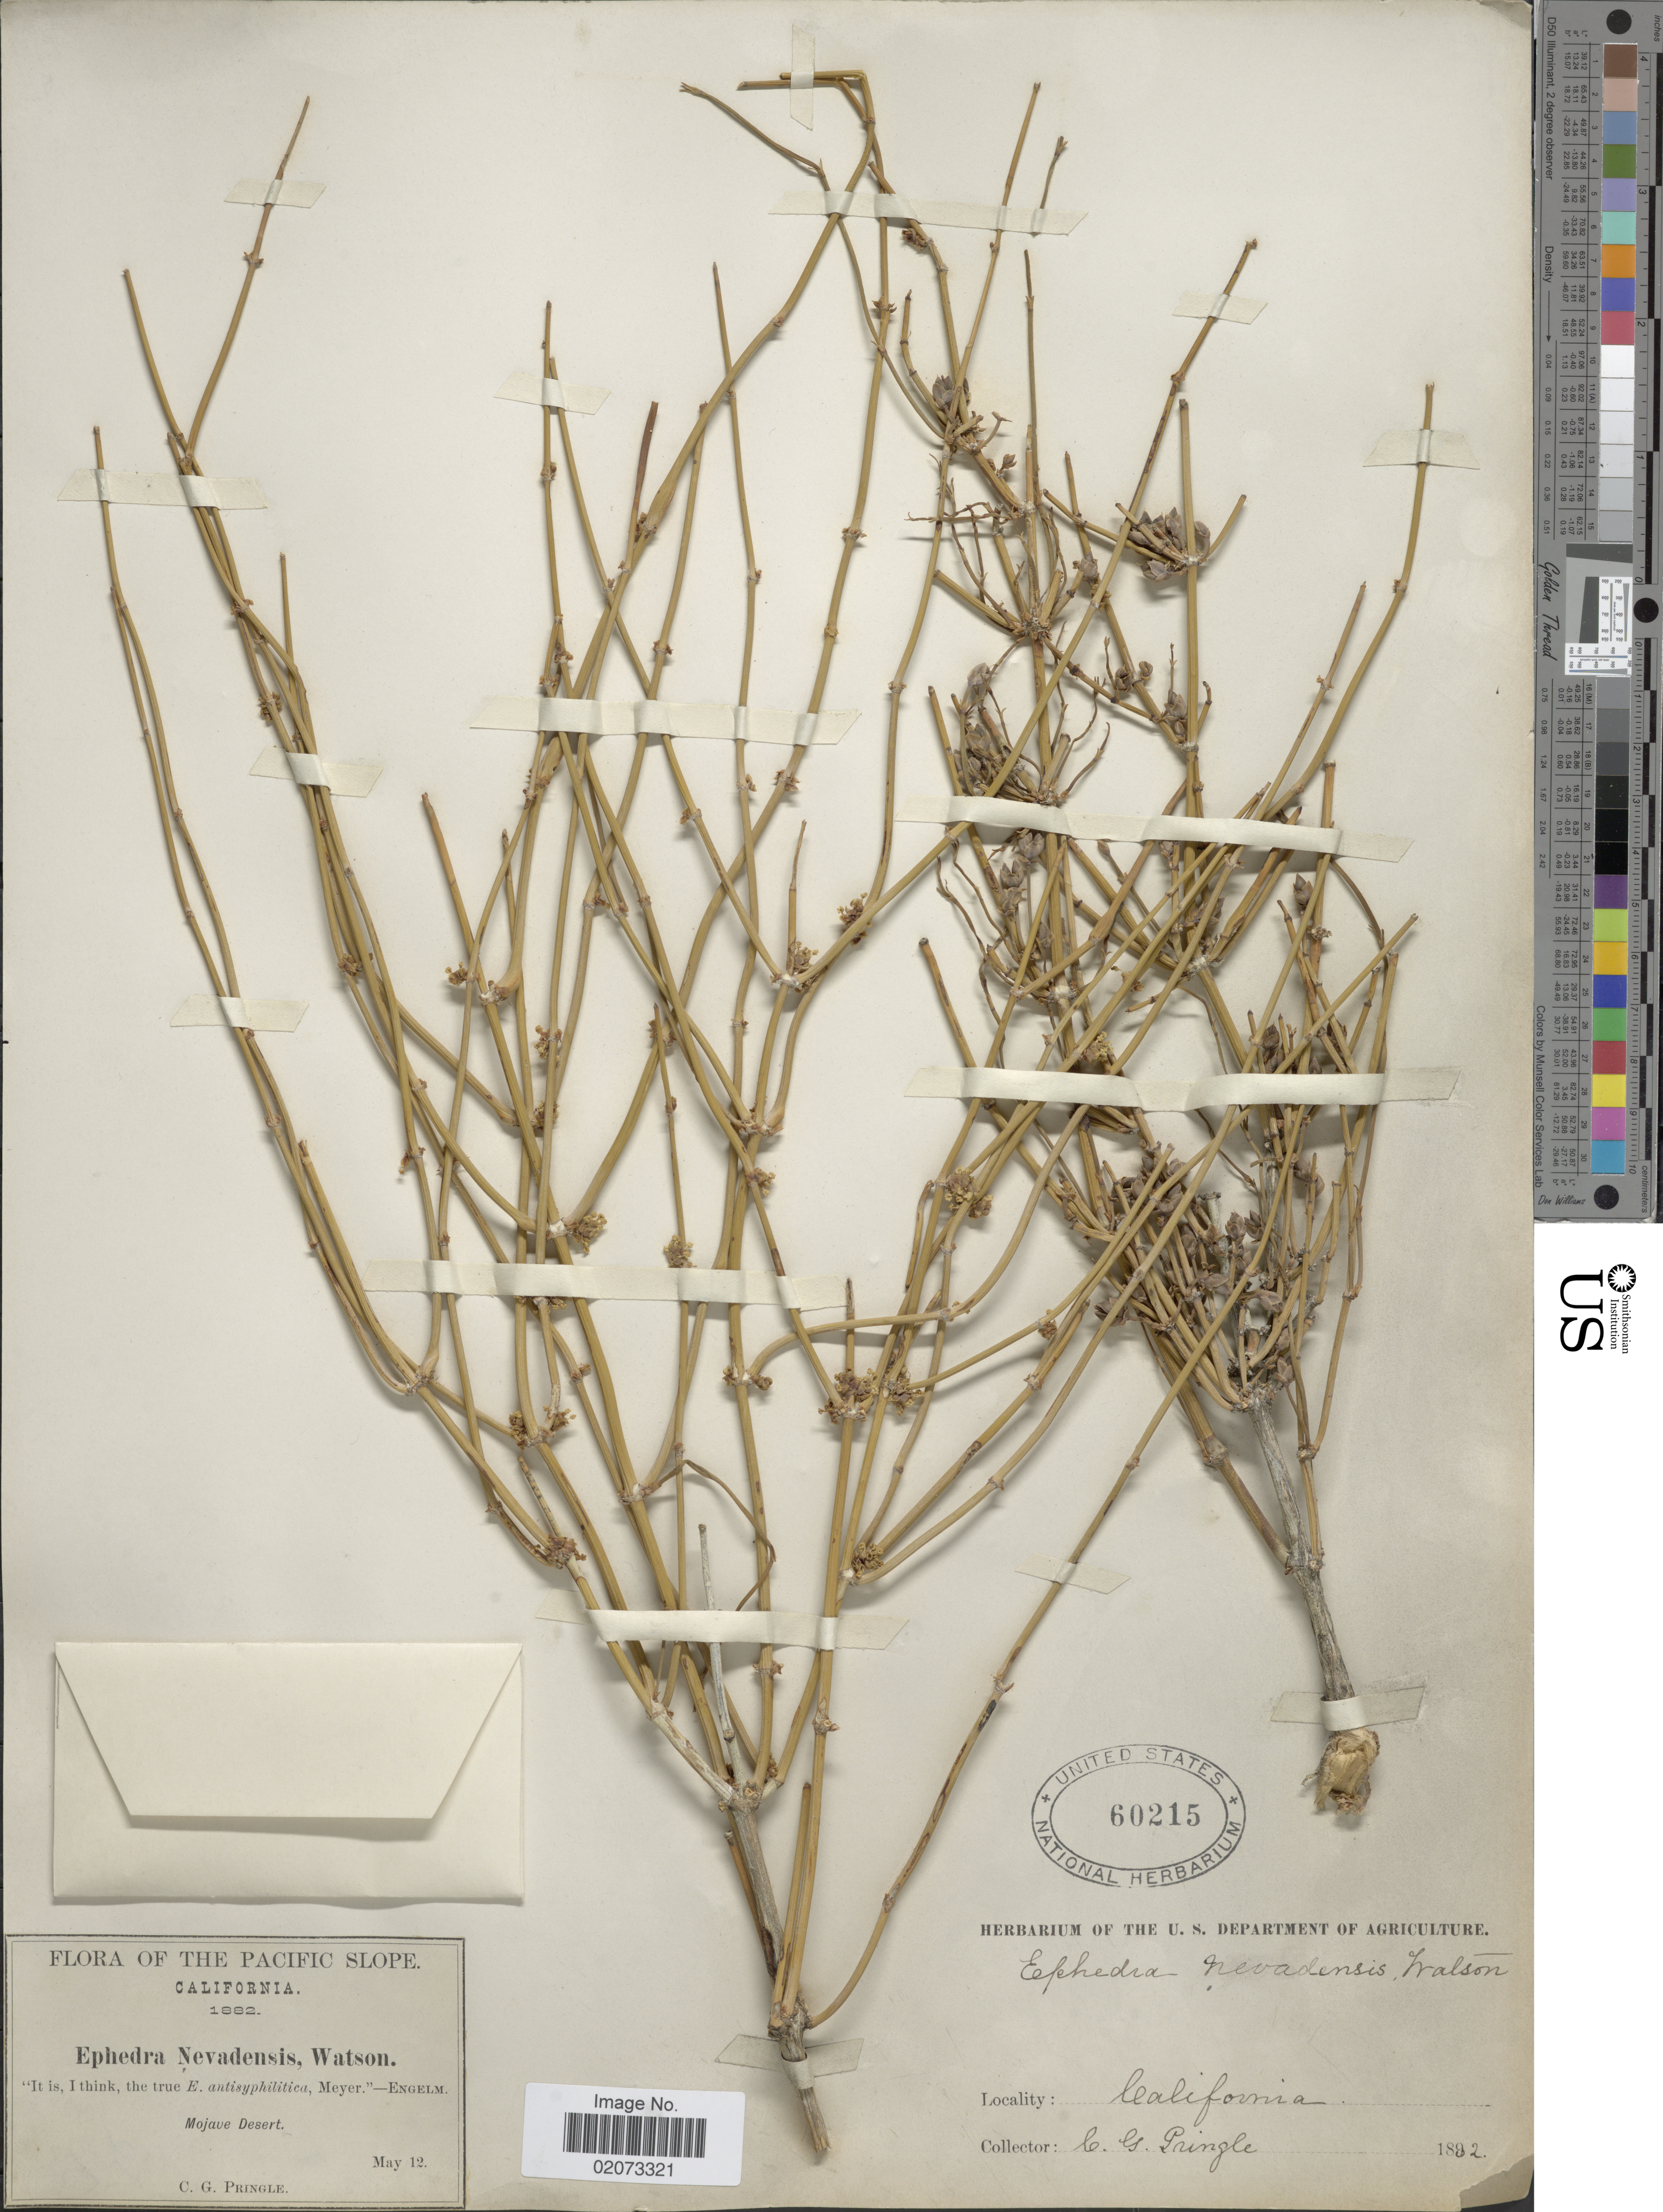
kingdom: Plantae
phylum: Tracheophyta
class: Gnetopsida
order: Ephedrales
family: Ephedraceae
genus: Ephedra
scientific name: Ephedra nevadensis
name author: S. Watson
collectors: C. G. Pringle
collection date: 1882-05-12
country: United States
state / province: California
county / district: San Bernardino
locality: Pacific Slope. Mojave Desert.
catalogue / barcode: US 60215